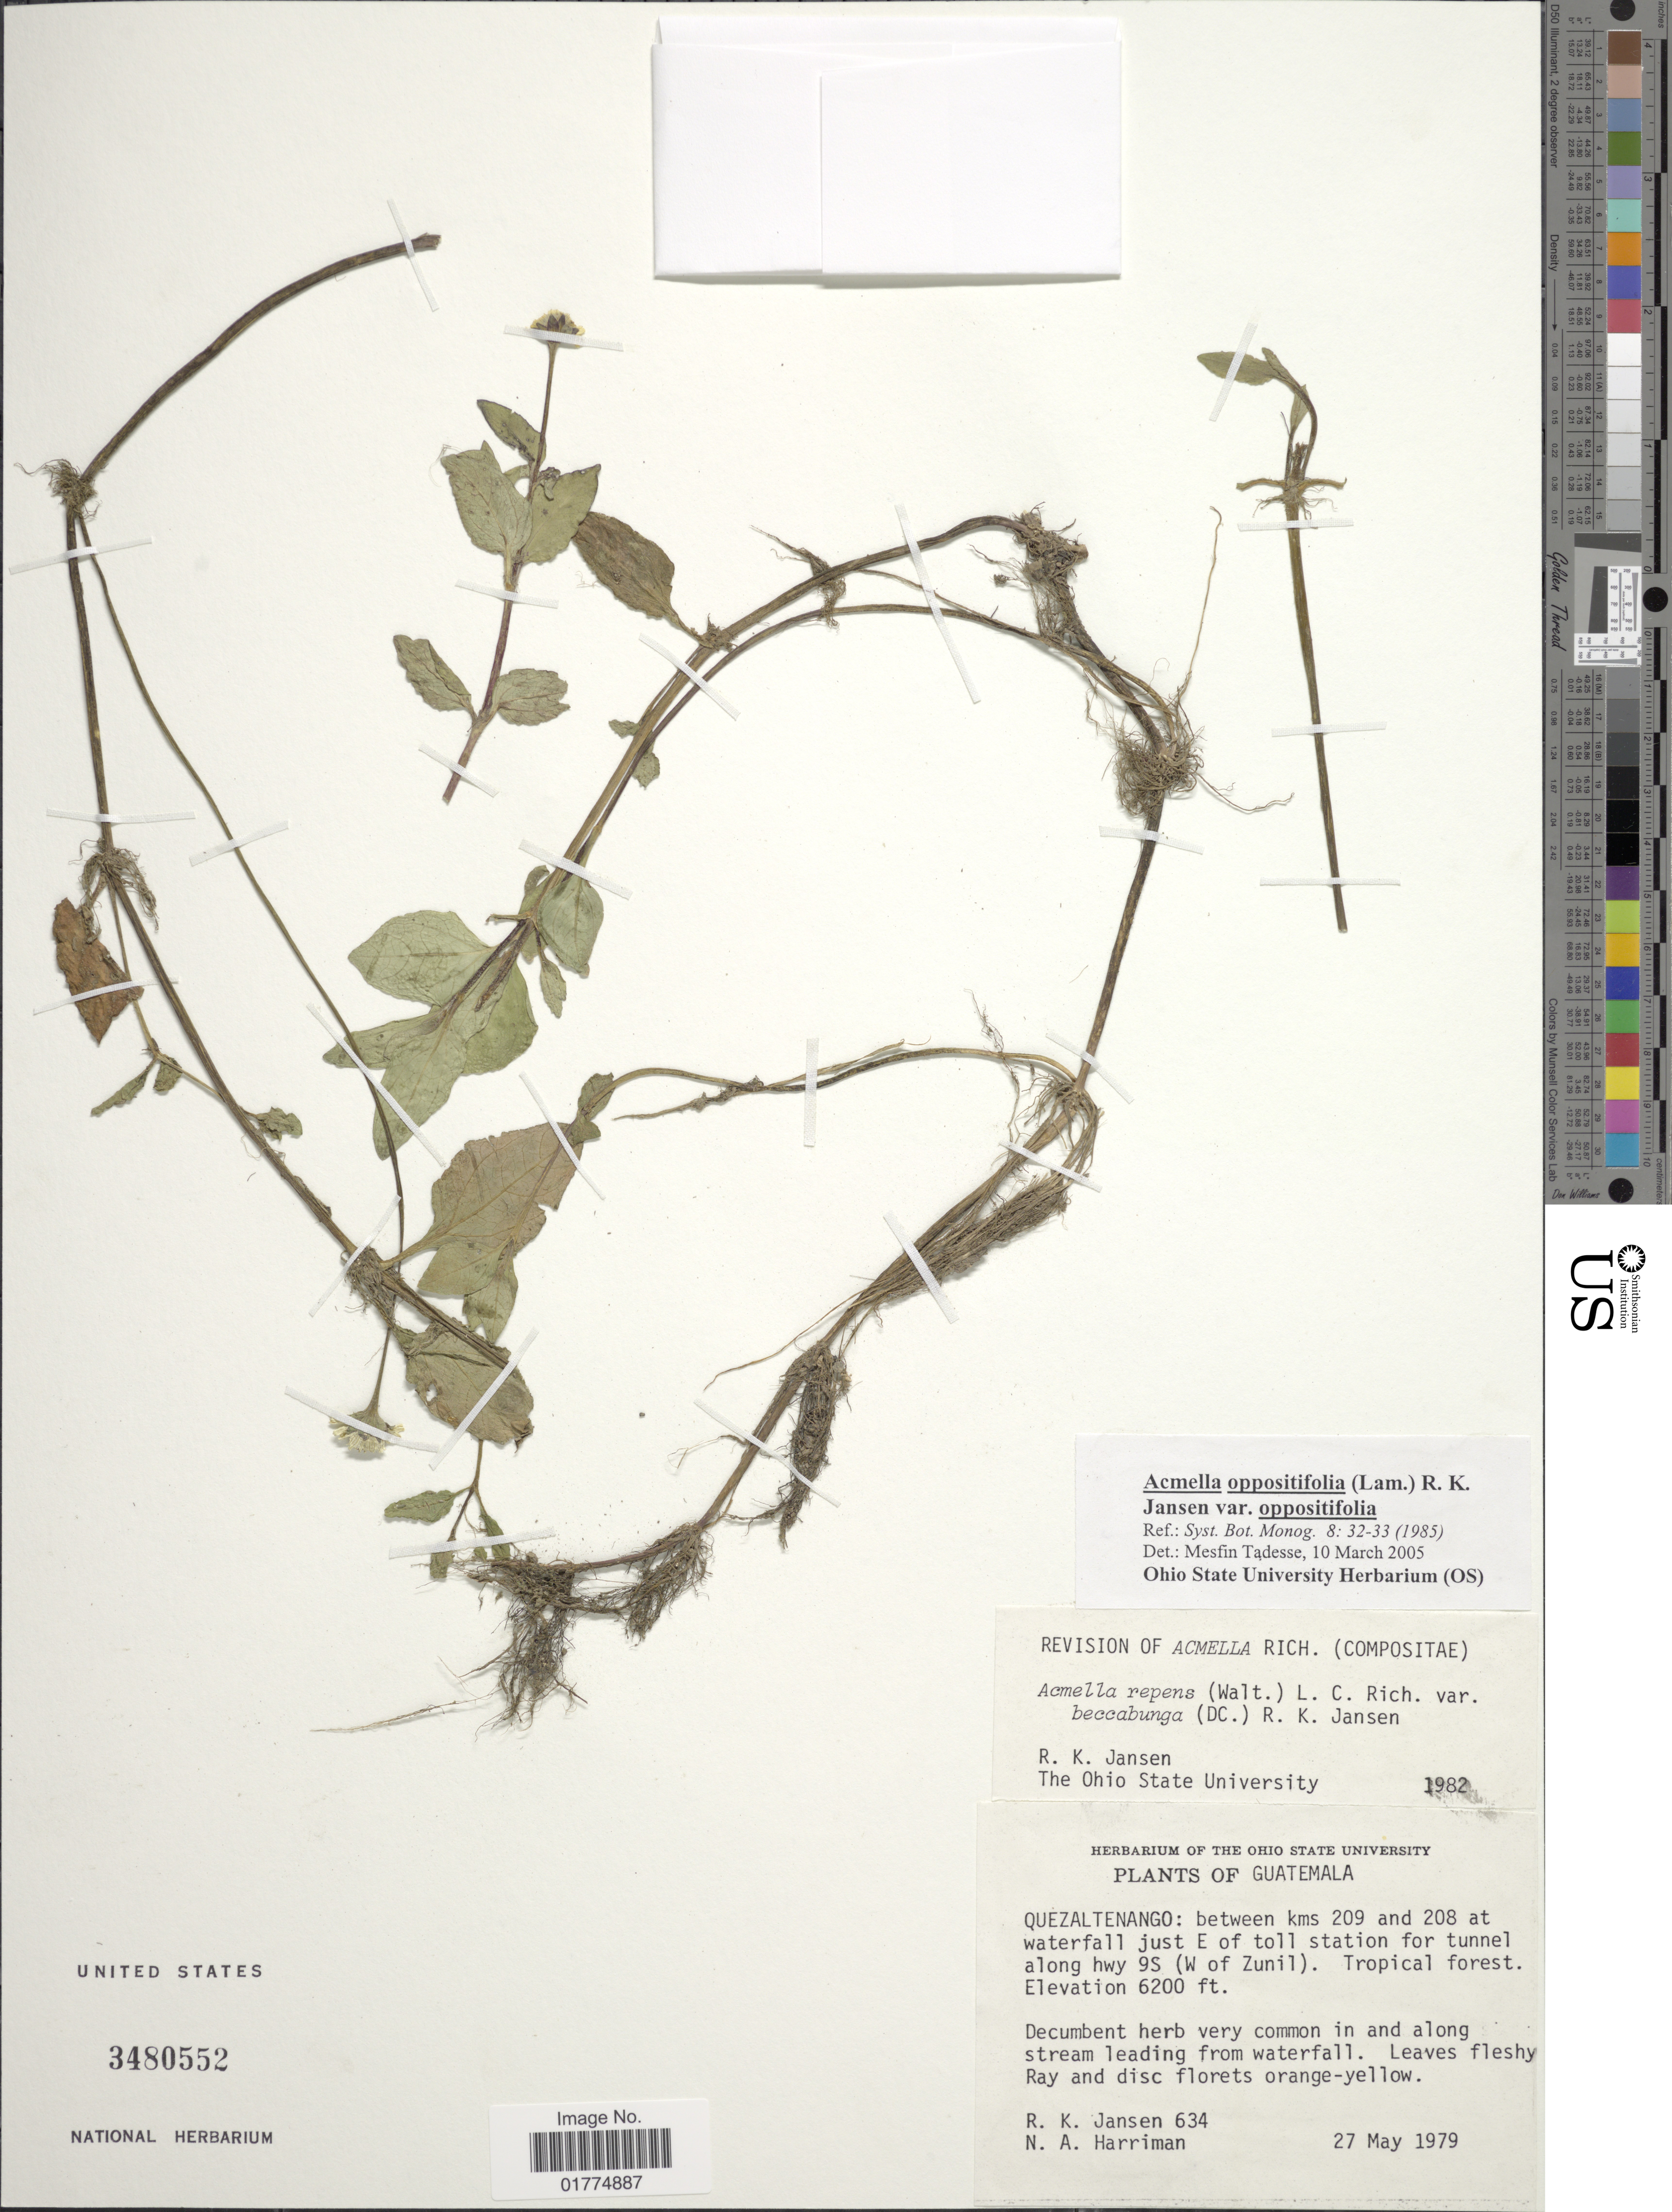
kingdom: Plantae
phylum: Tracheophyta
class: Magnoliopsida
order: Asterales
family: Asteraceae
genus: Acmella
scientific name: Acmella repens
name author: (Walter) Rich.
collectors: R. K. Jansen & N. A. Harriman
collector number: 634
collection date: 1979-05-27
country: Guatemala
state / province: Quetzaltenango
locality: Quezaltenango: between kms 209 and 208 at waterfall just E of toll station for tunnel along hwy 9S (W of Zunil)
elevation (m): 1890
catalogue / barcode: US 3480552